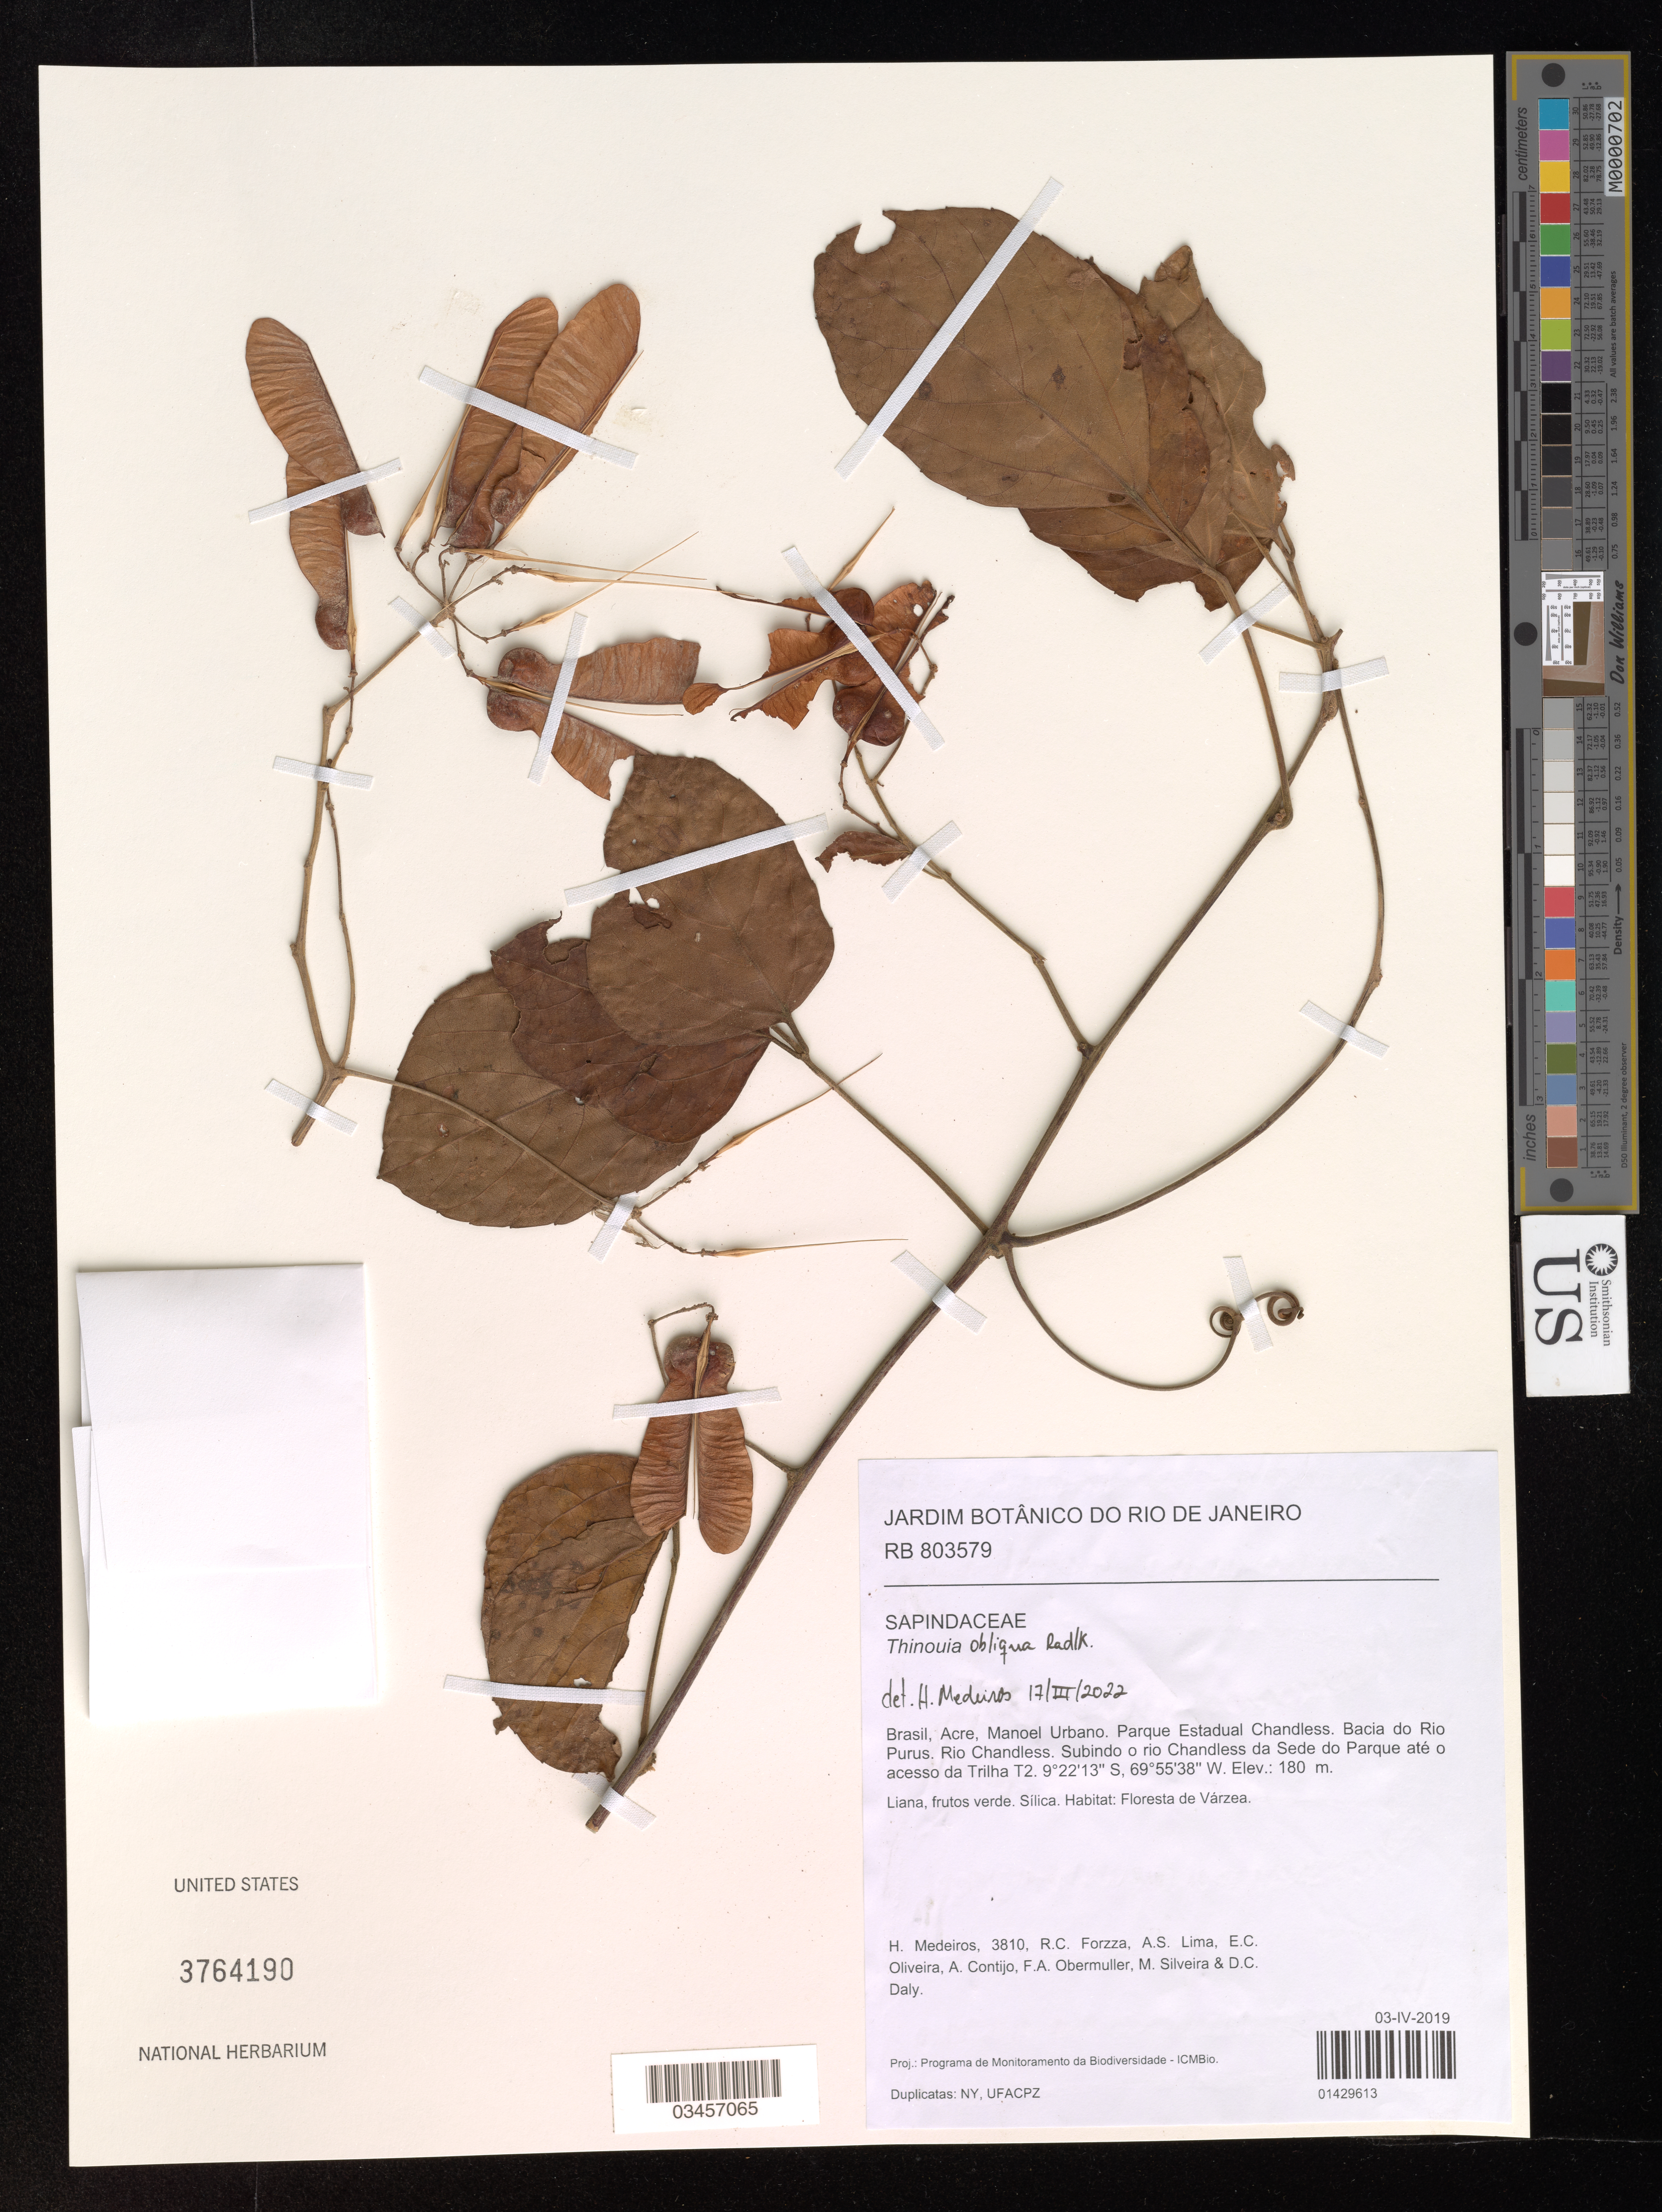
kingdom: Plantae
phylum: Tracheophyta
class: Magnoliopsida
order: Sapindales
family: Sapindaceae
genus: Thinouia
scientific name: Thinouia obliqua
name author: Radlk.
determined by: Medeiros, H.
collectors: H. Medeiros, R. C. Forzza, A. Lima, E. Oliveira, F. A. Obermuller, M. Silveira & D. C. Daly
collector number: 3810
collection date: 2019-04-03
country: Brazil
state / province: Acre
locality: Moanoel Urbano. Parque Estadual Chandless. Bacia do Rio Purus. Rio Chandless. Subindo o rio Chandless da Sede do Parque até o acesso da Trilha T2.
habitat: Floresta de várzea.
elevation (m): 180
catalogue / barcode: US 3764190